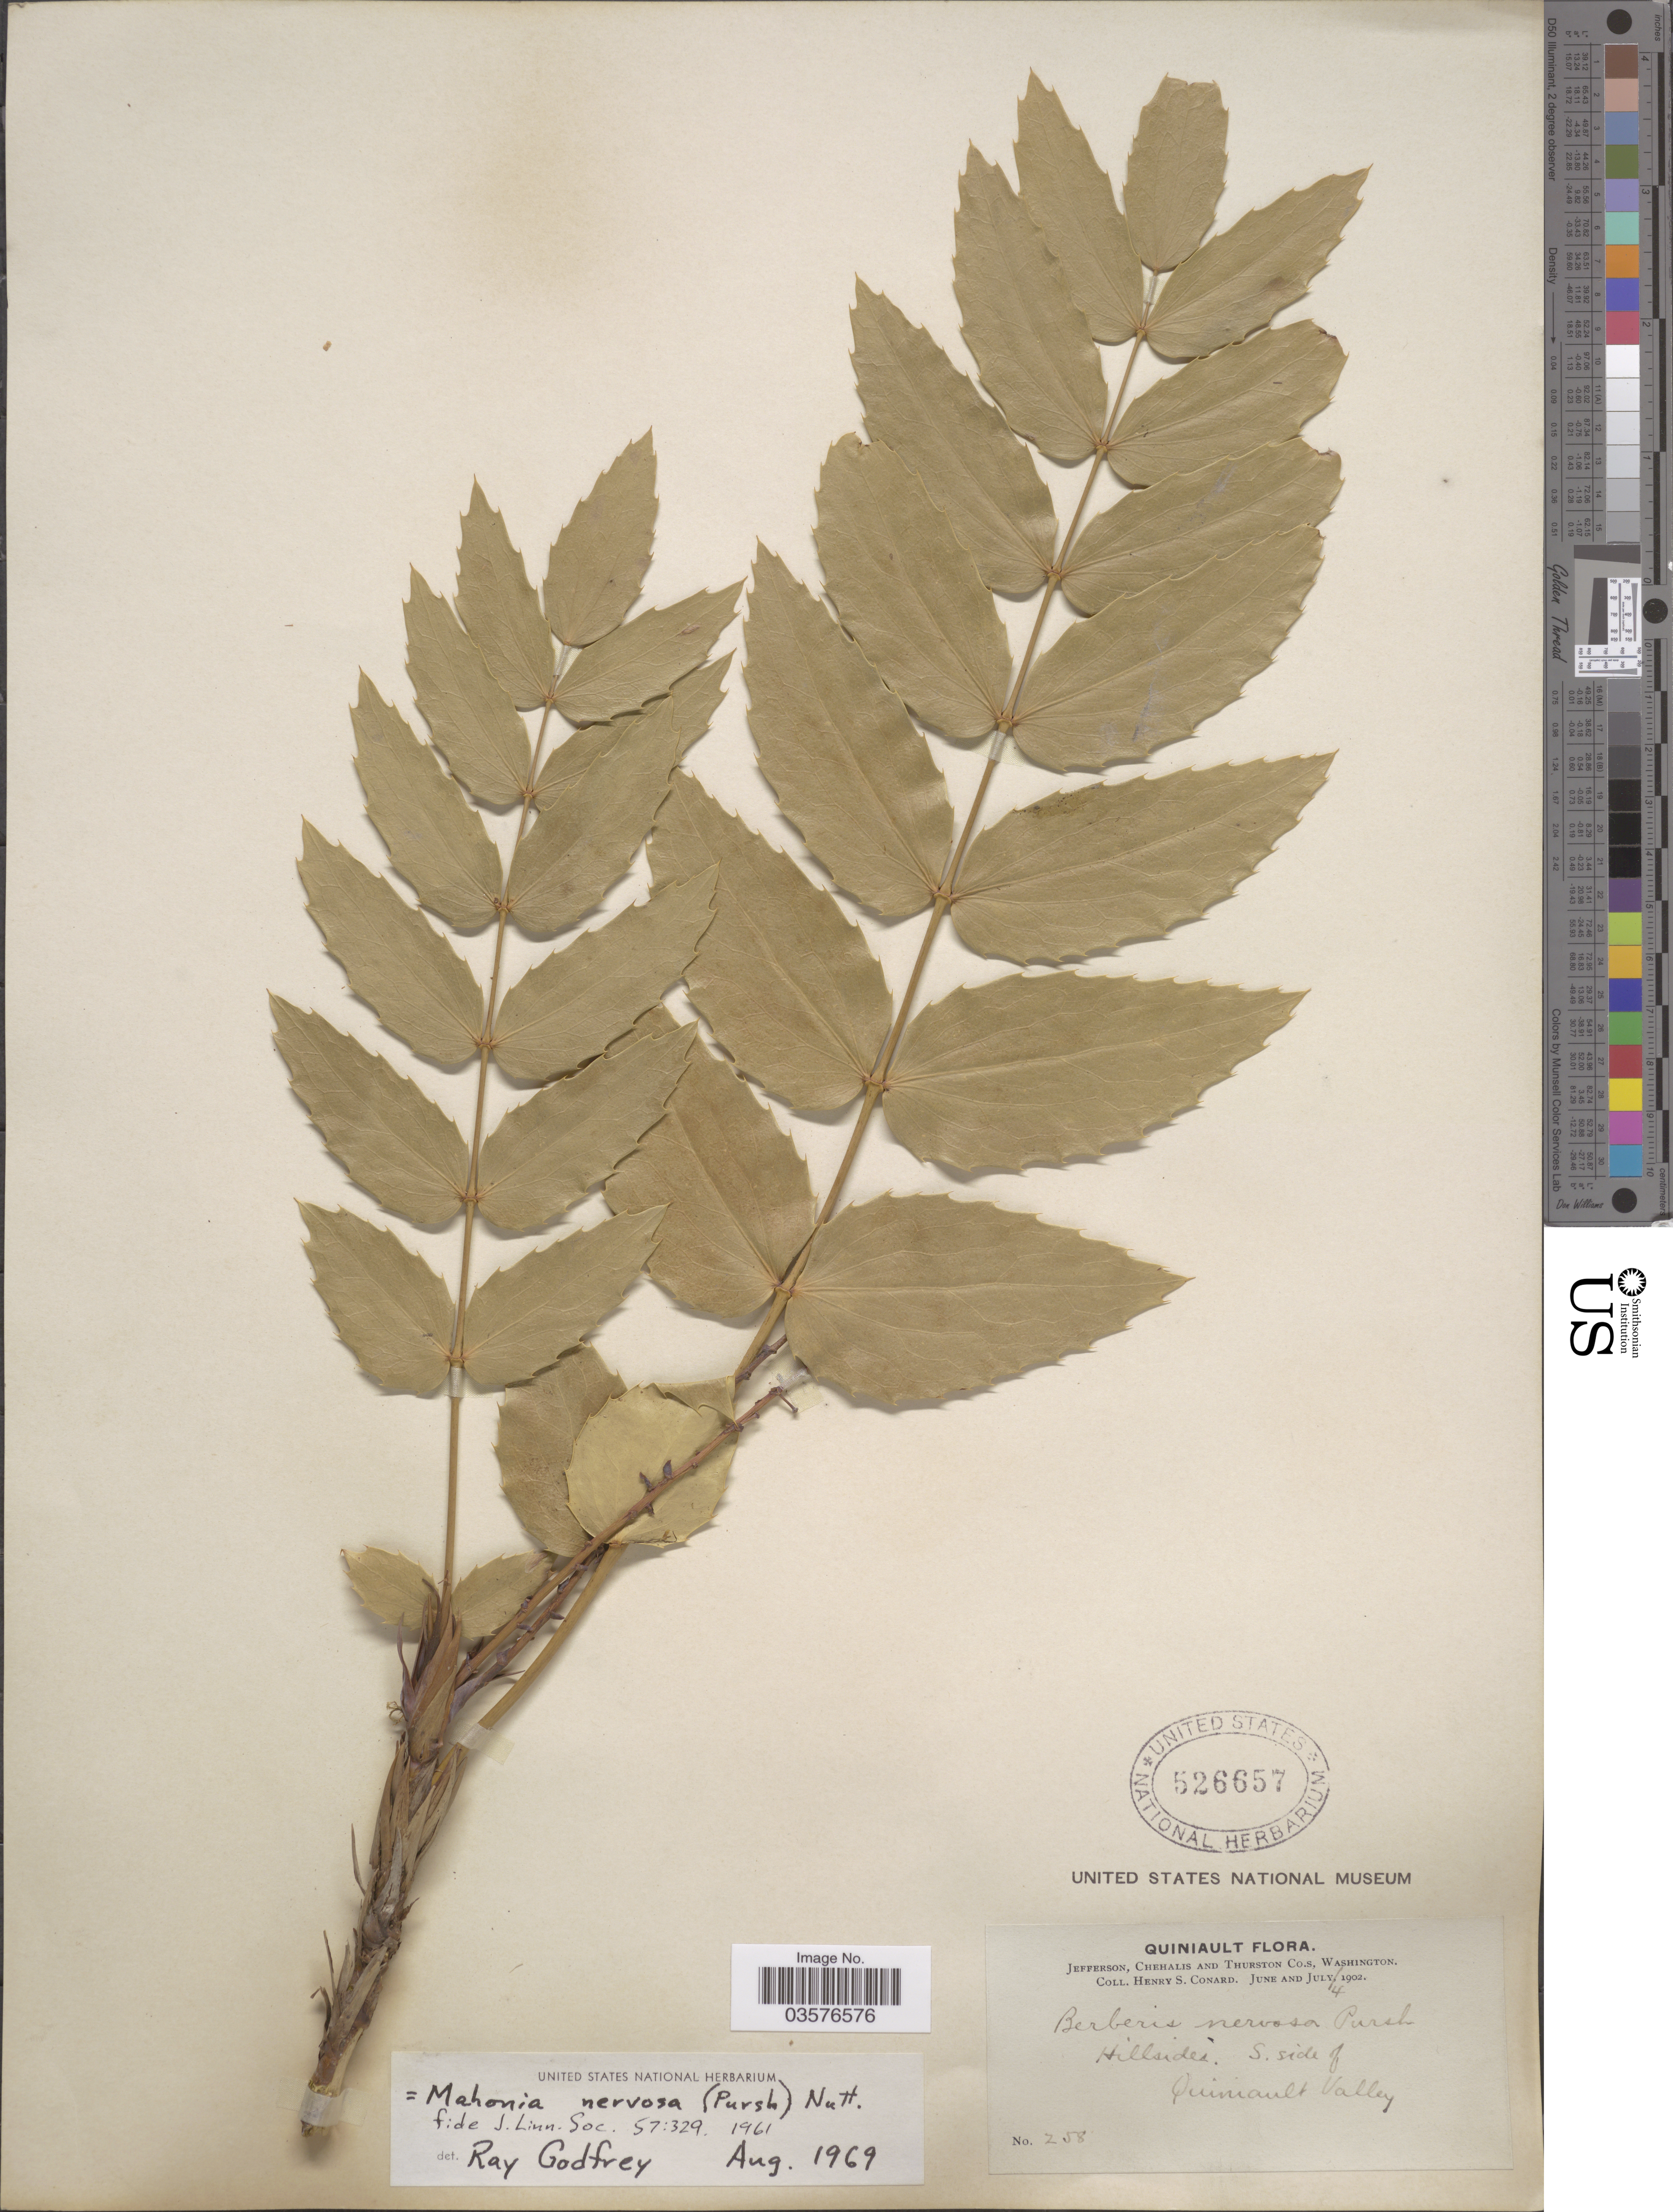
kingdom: Plantae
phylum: Tracheophyta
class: Magnoliopsida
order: Ranunculales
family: Berberidaceae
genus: Mahonia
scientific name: Mahonia nervosa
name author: (Pursh) Nutt.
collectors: H. S. Conard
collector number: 258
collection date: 1902-07-04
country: United States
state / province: Washington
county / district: Thurston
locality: Quiniault, Jefferson, Chehalis and Thurston Co.s, Hillsides, S. side of Quiniault Valley.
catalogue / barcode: US 526657